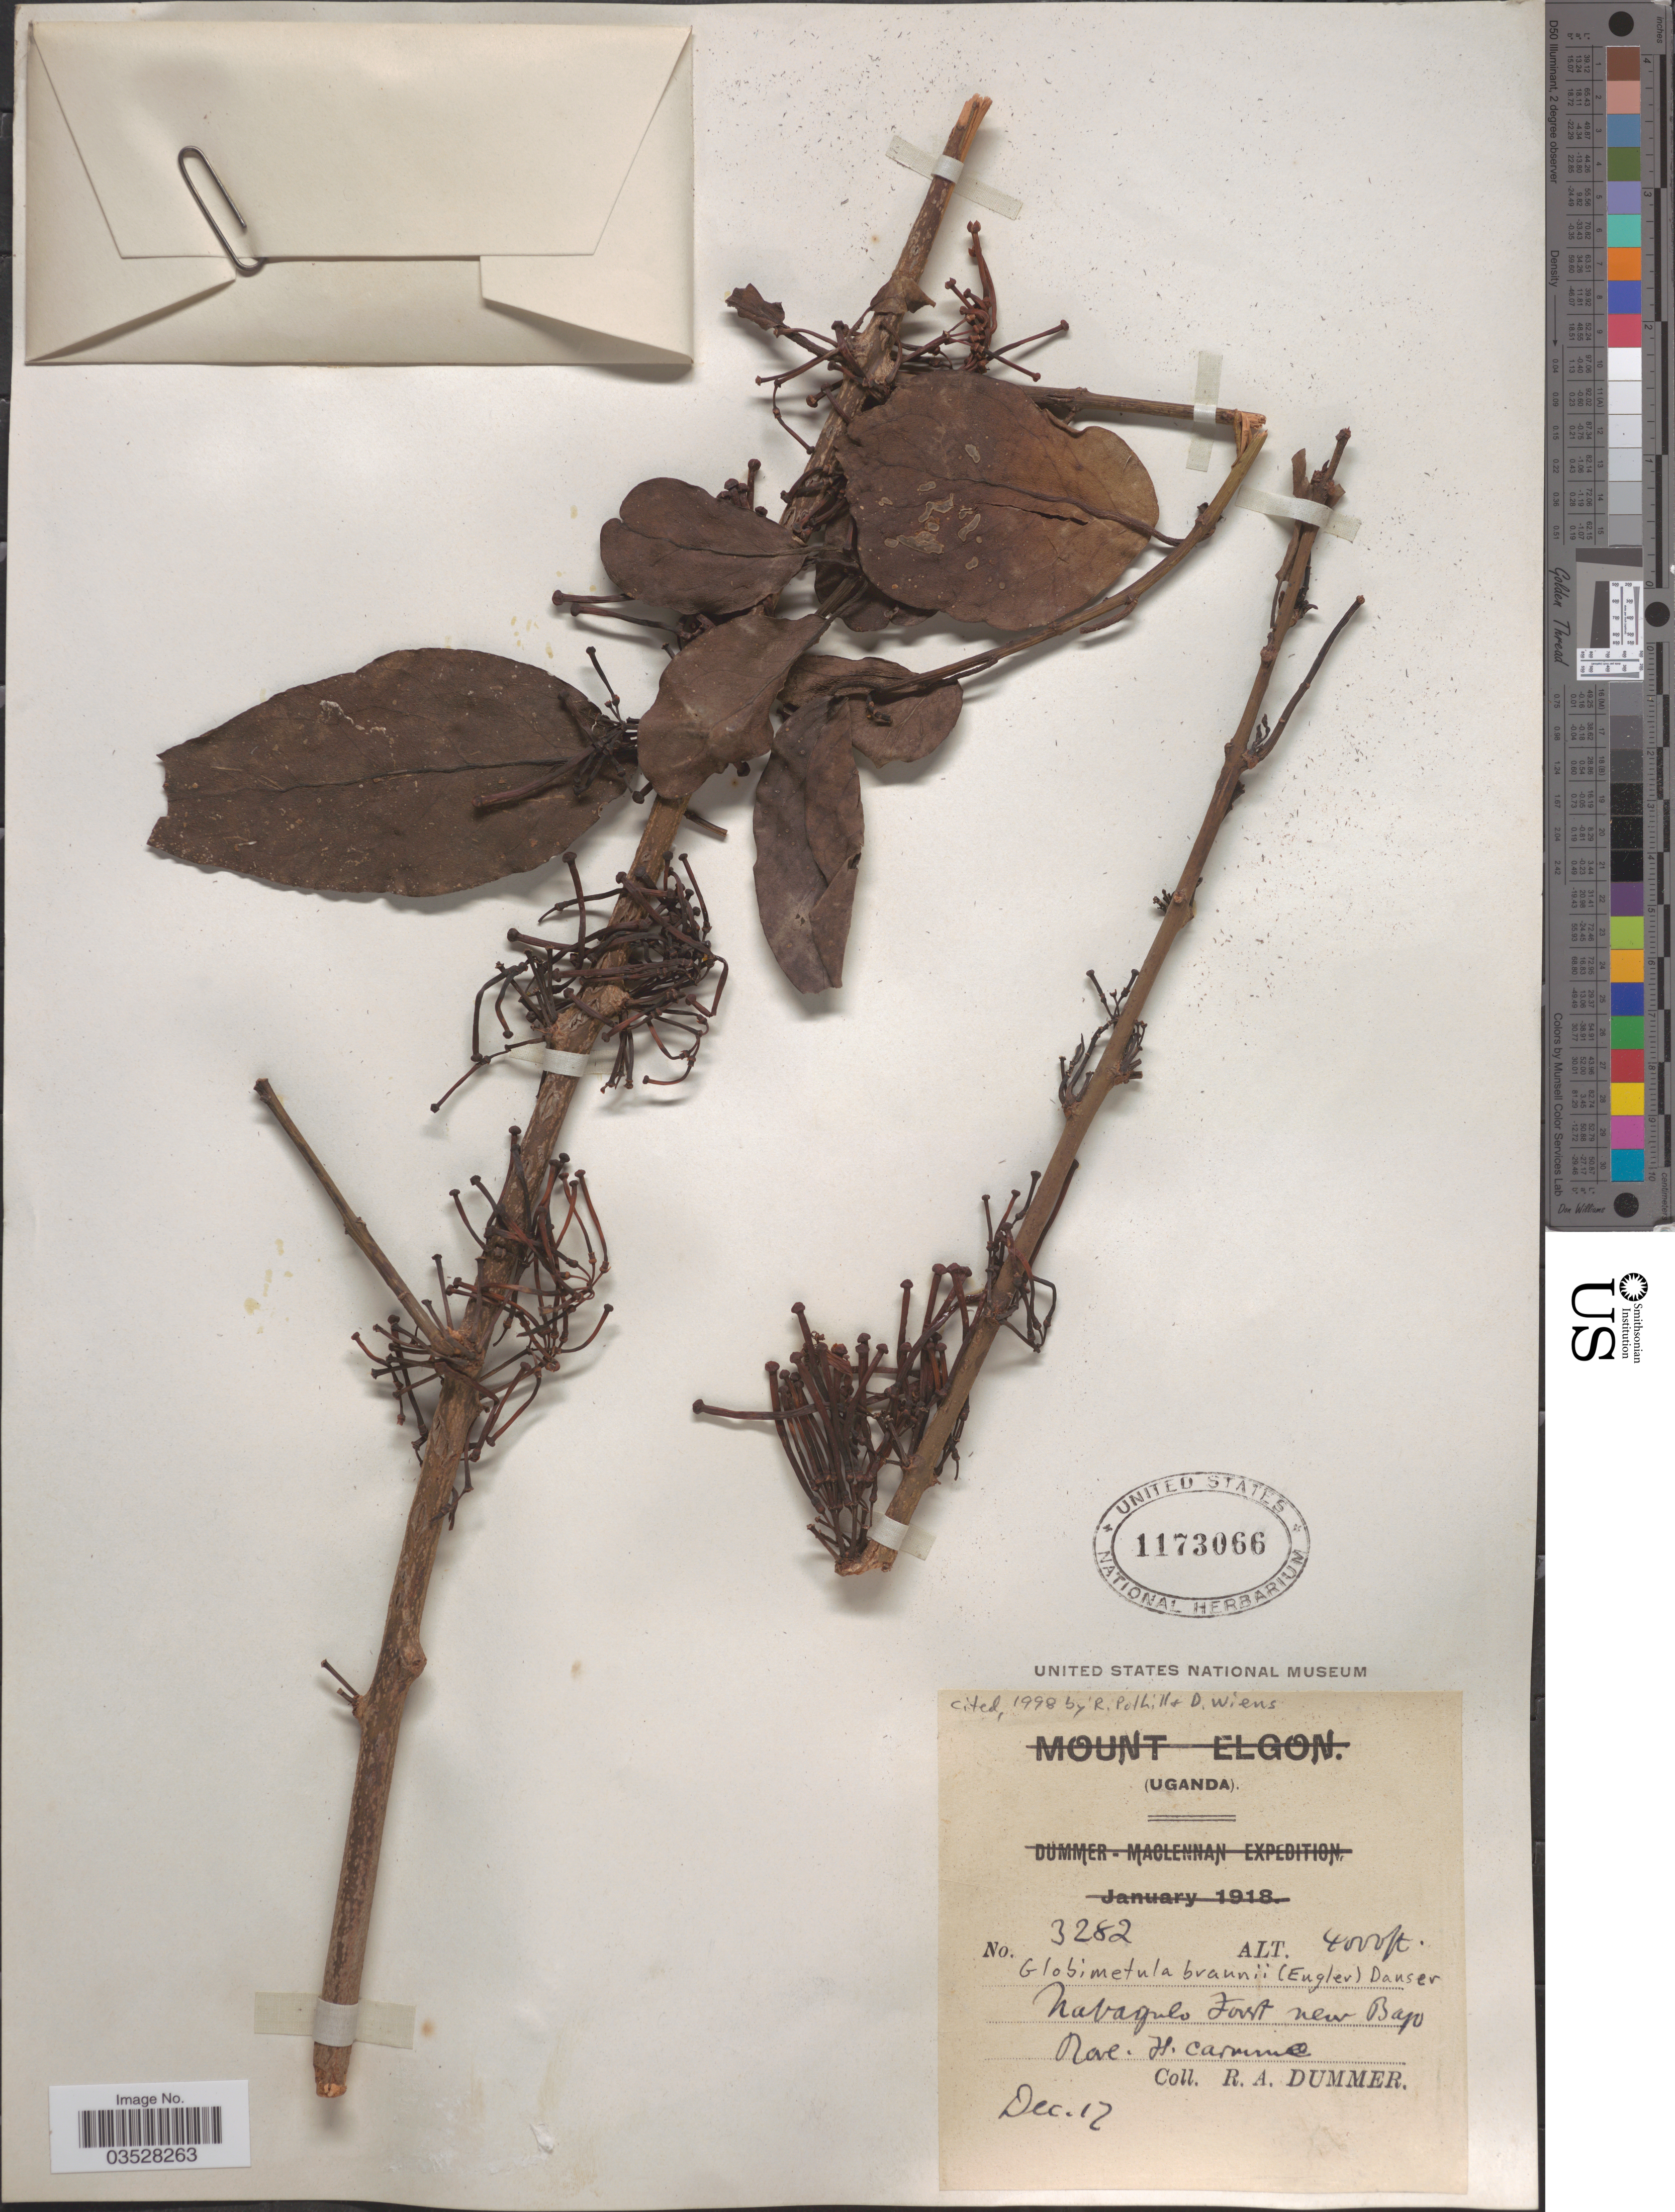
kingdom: Plantae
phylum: Tracheophyta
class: Magnoliopsida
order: Santalales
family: Loranthaceae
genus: Globimetula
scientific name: Globimetula braunii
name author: (Engl.) Tiegh.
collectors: R. Dümmer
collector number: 3282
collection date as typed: Transcribed d/m/y: /12/12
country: Uganda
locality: Nabagulo Forest near Bajo.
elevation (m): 1219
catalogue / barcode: US 1173066